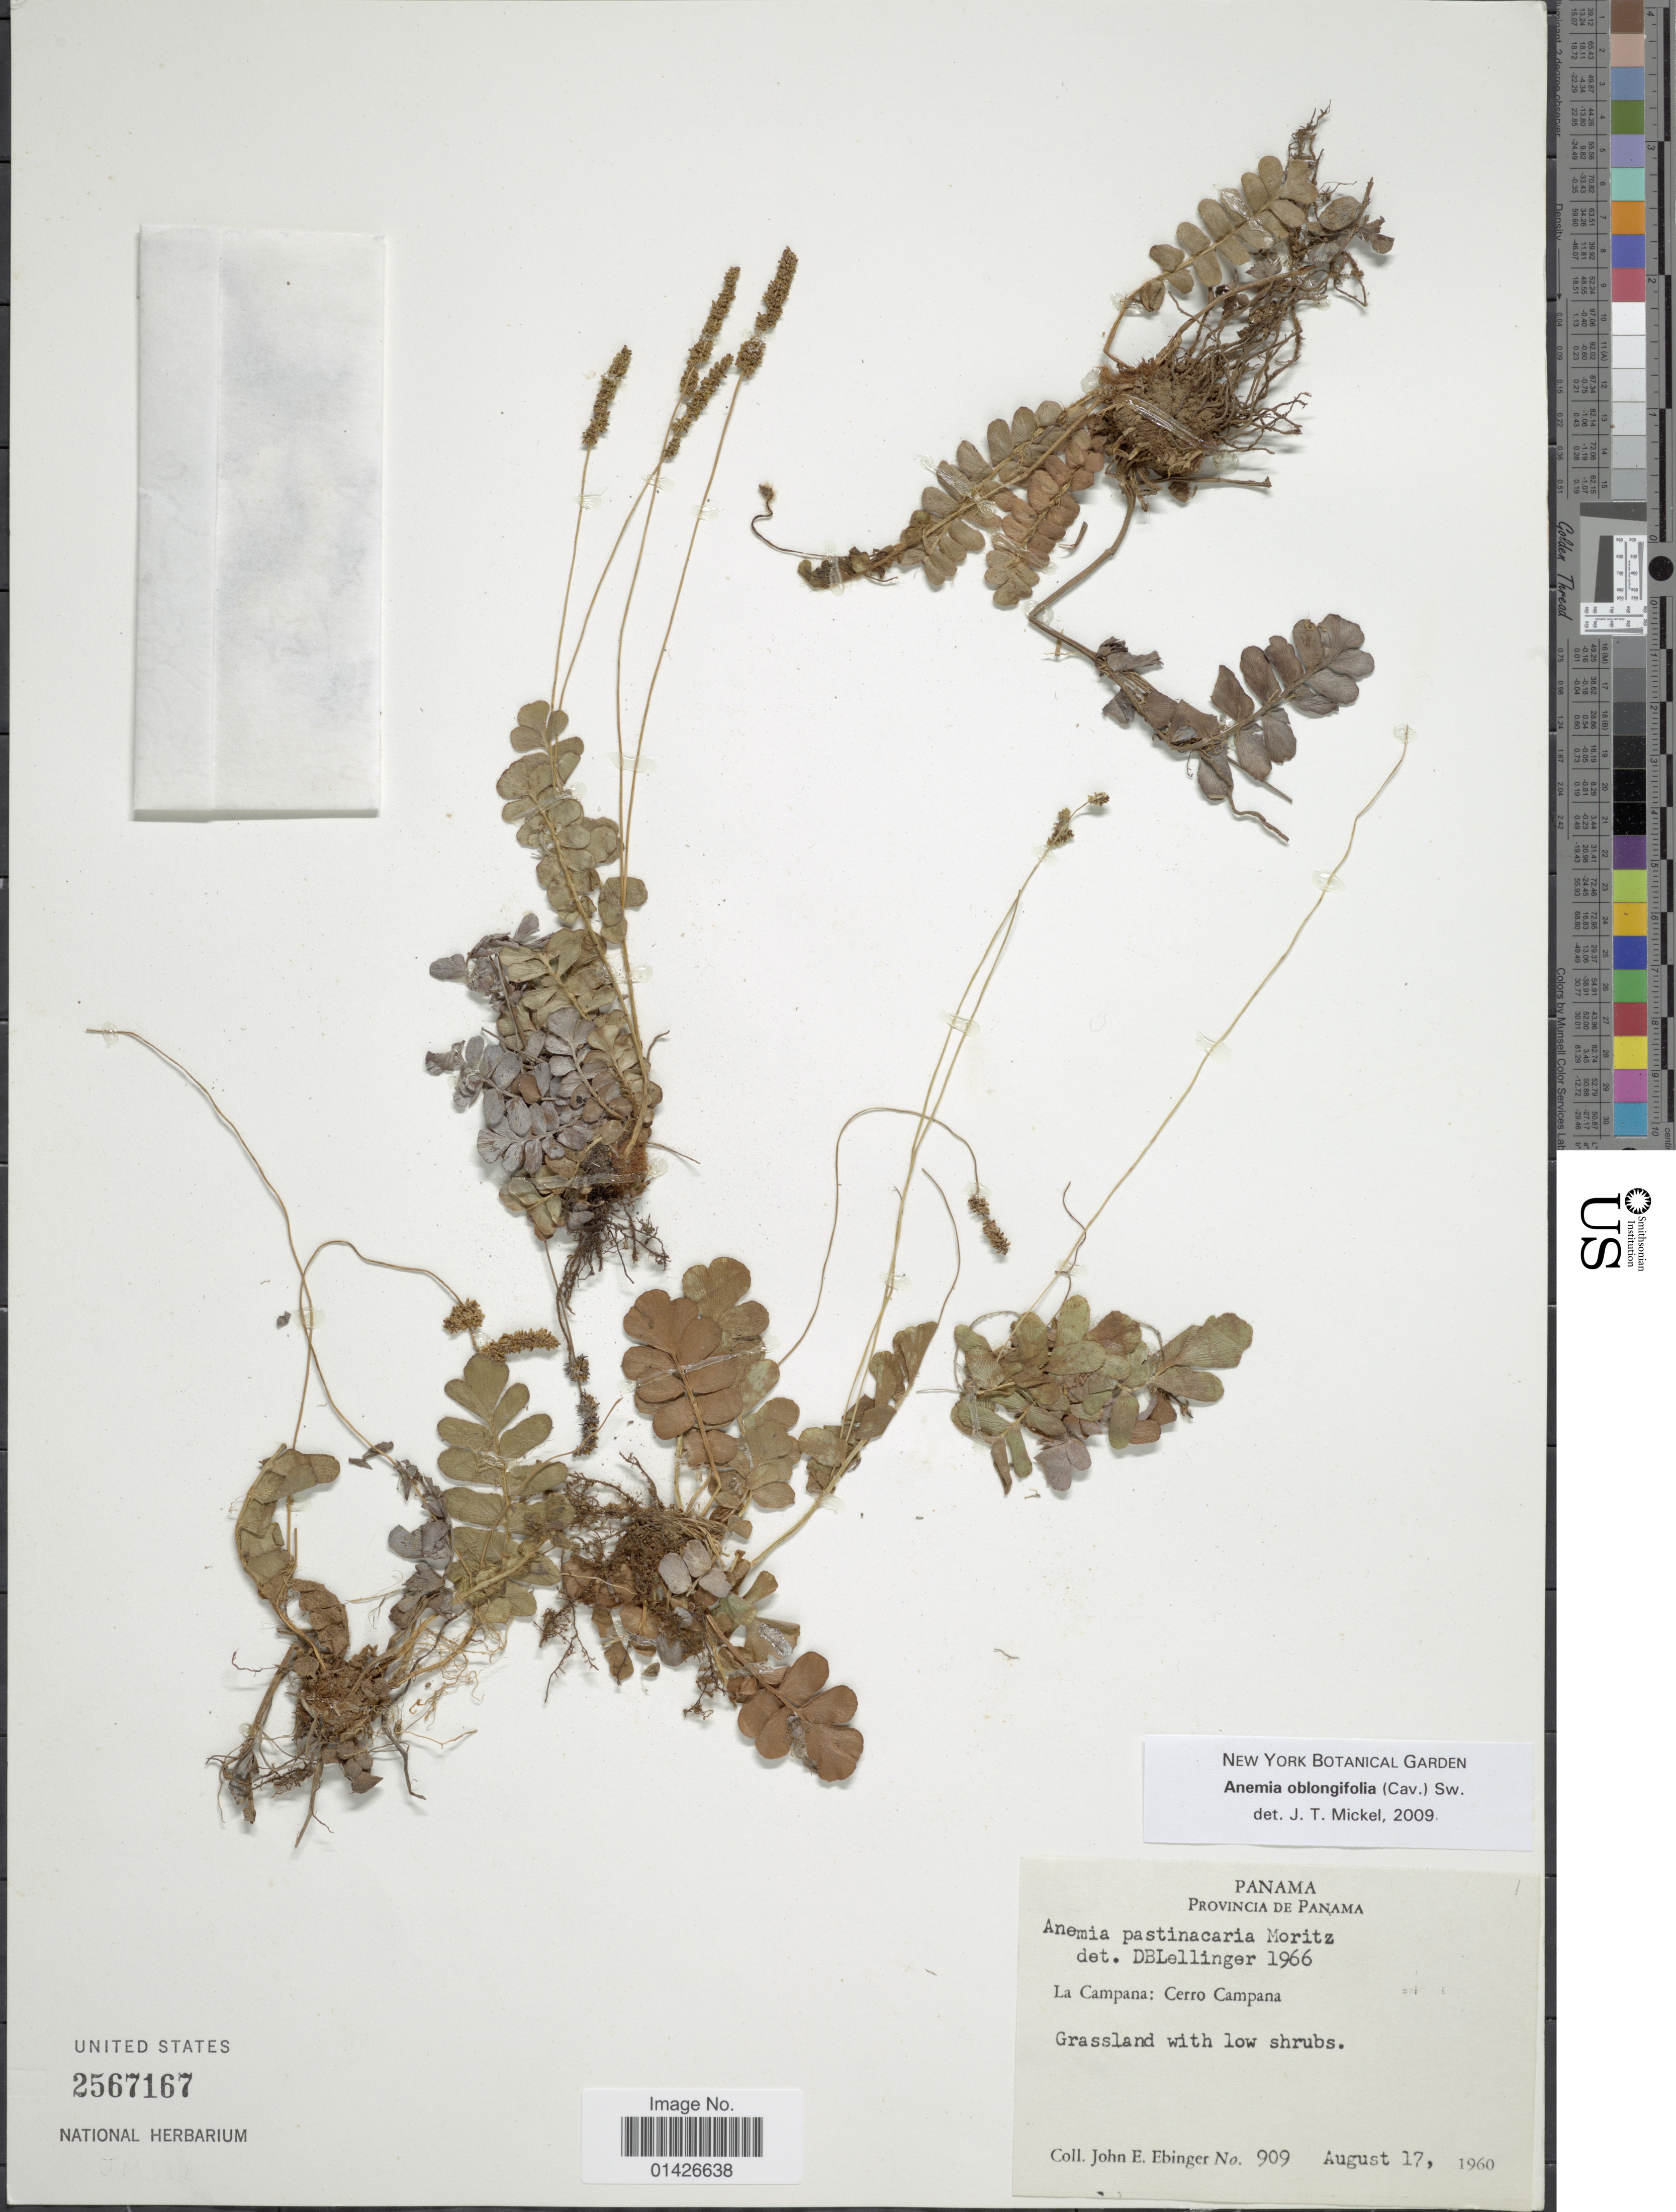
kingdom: Plantae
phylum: Tracheophyta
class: Polypodiopsida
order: Schizaeales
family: Anemiaceae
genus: Anemia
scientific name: Anemia oblongifolia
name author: (Cav.) Sw.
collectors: J. Ebinger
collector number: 909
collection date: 1960-08-17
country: Panama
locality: Province de Panama, La Campana: Cerro Campana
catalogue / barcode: US 2567167